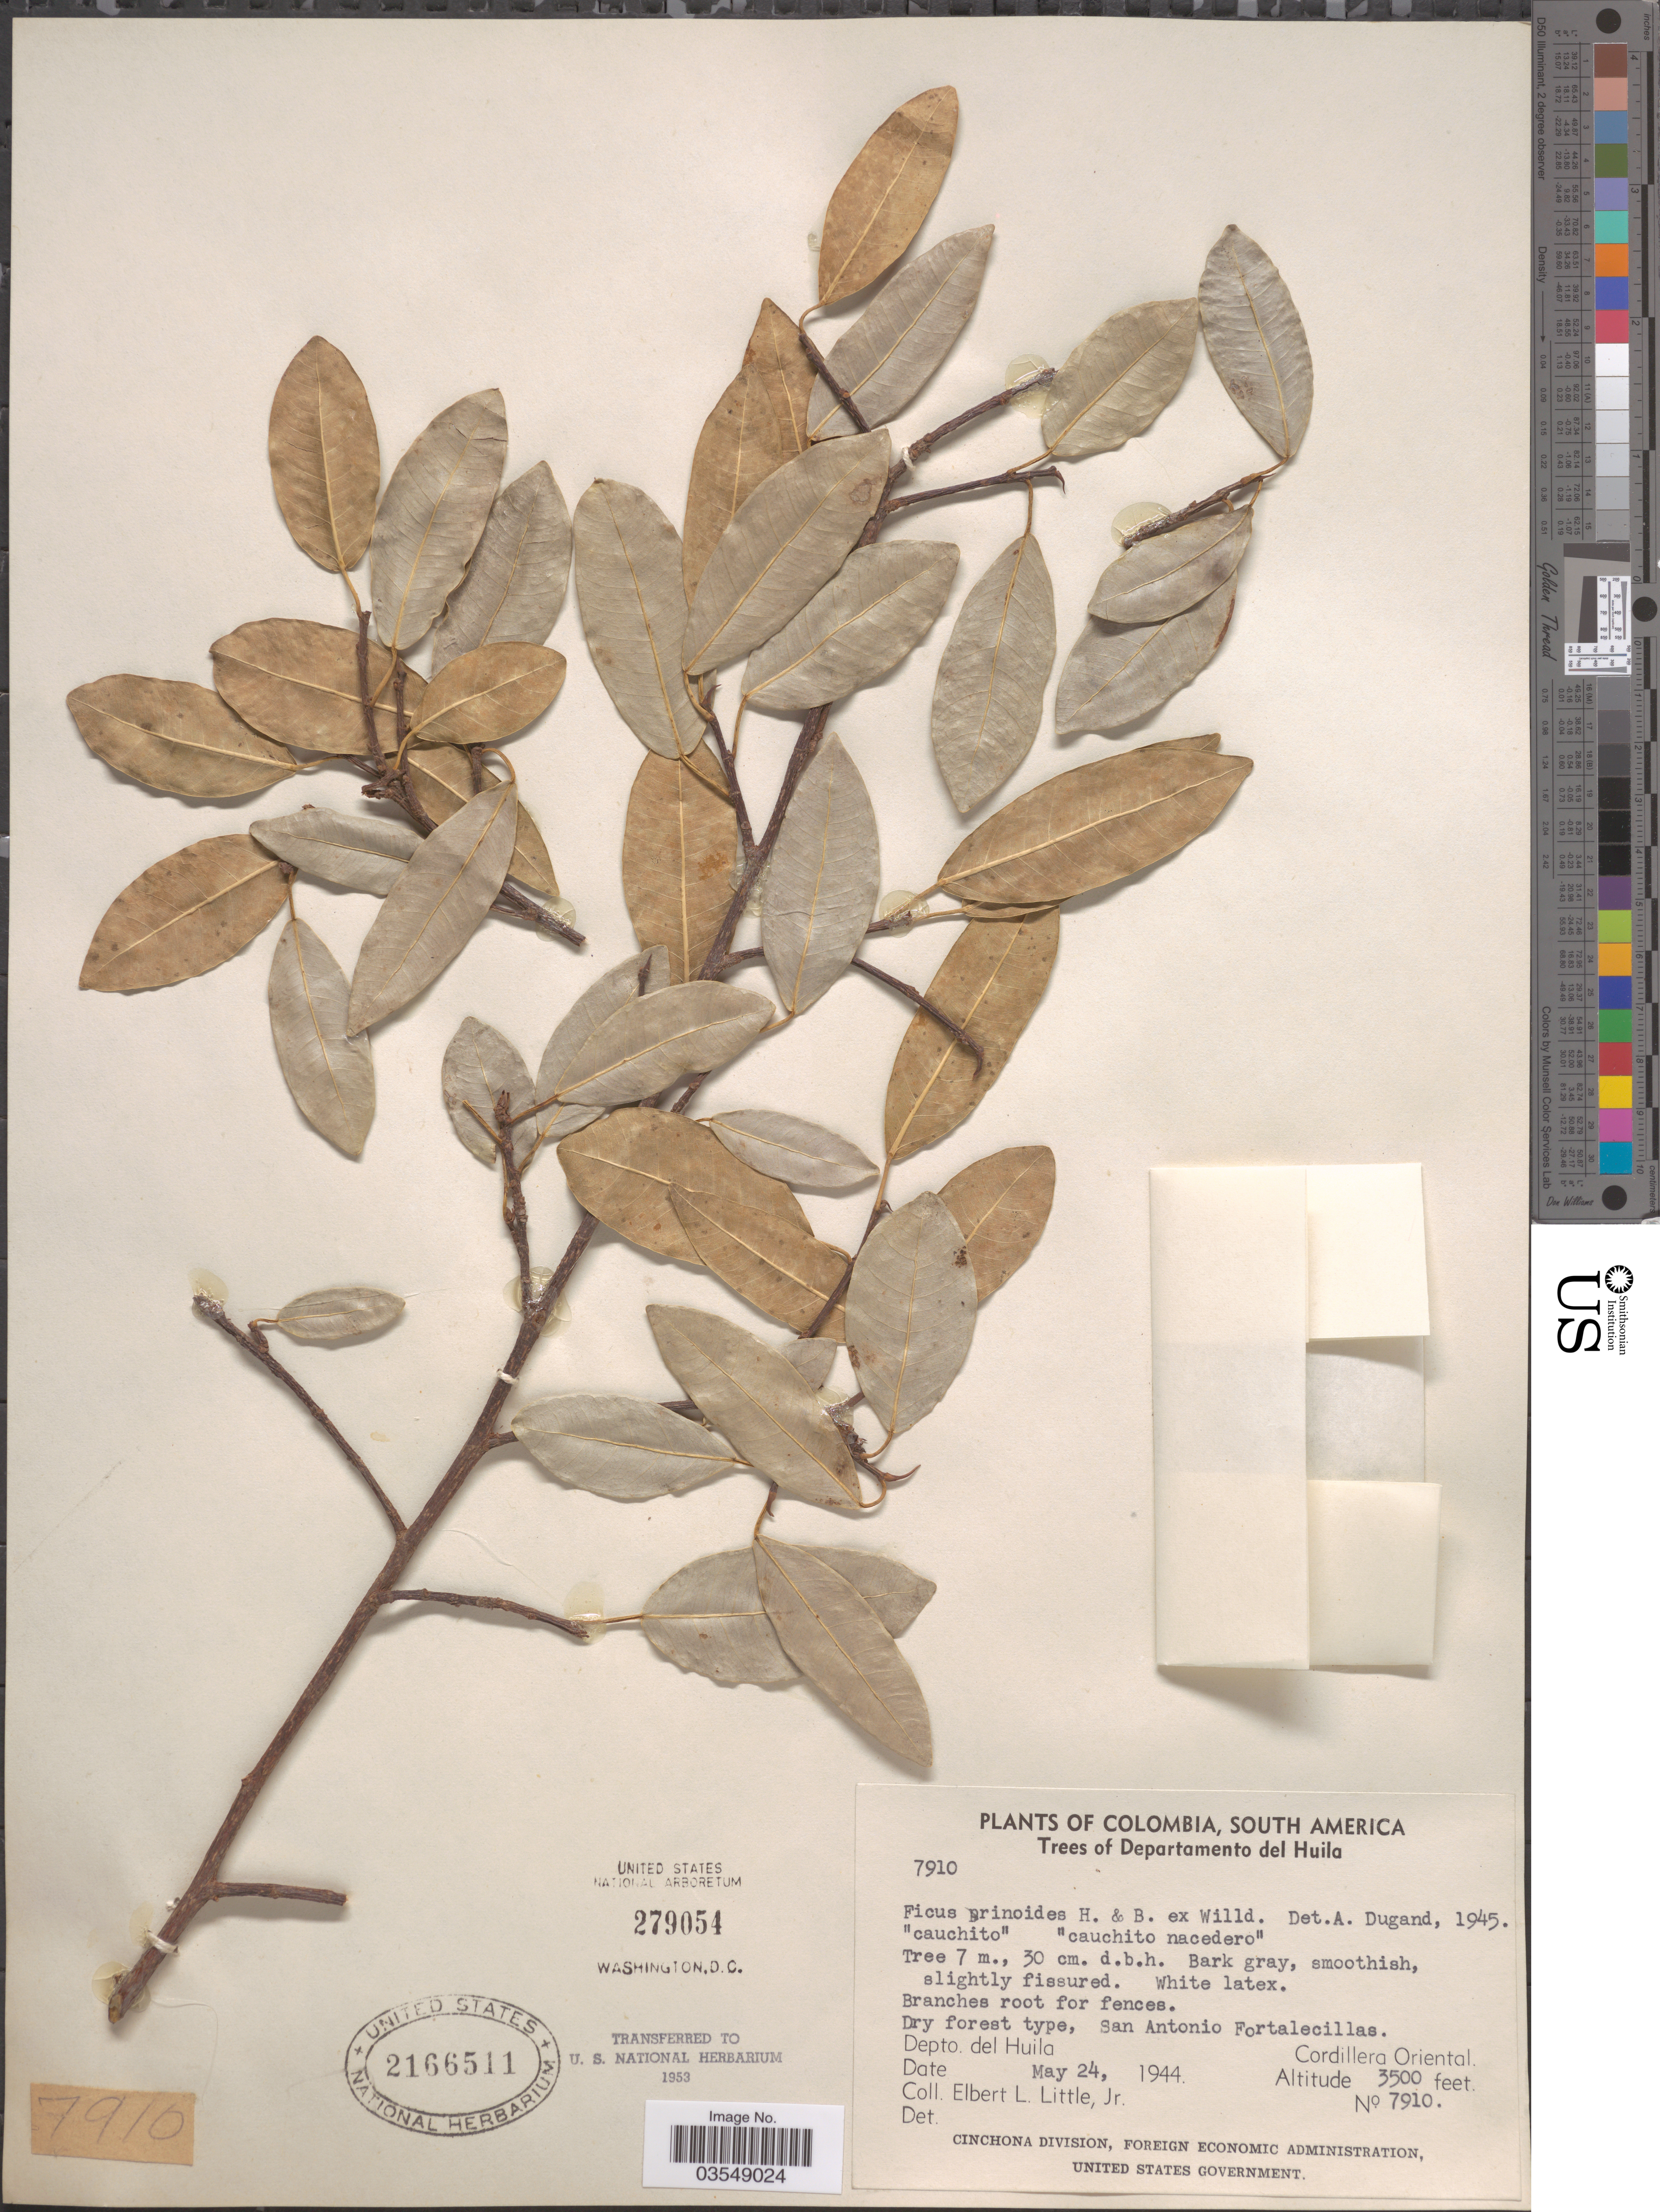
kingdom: Plantae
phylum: Tracheophyta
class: Magnoliopsida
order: Rosales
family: Moraceae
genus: Ficus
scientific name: Ficus pallida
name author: Vahl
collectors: E. L. Little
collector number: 7910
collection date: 1944-05-24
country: Colombia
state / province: Huila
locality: Departamento del Huila. San Antonio Fortalecillas. Cordillera Oriental.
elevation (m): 1067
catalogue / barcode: US 2166511